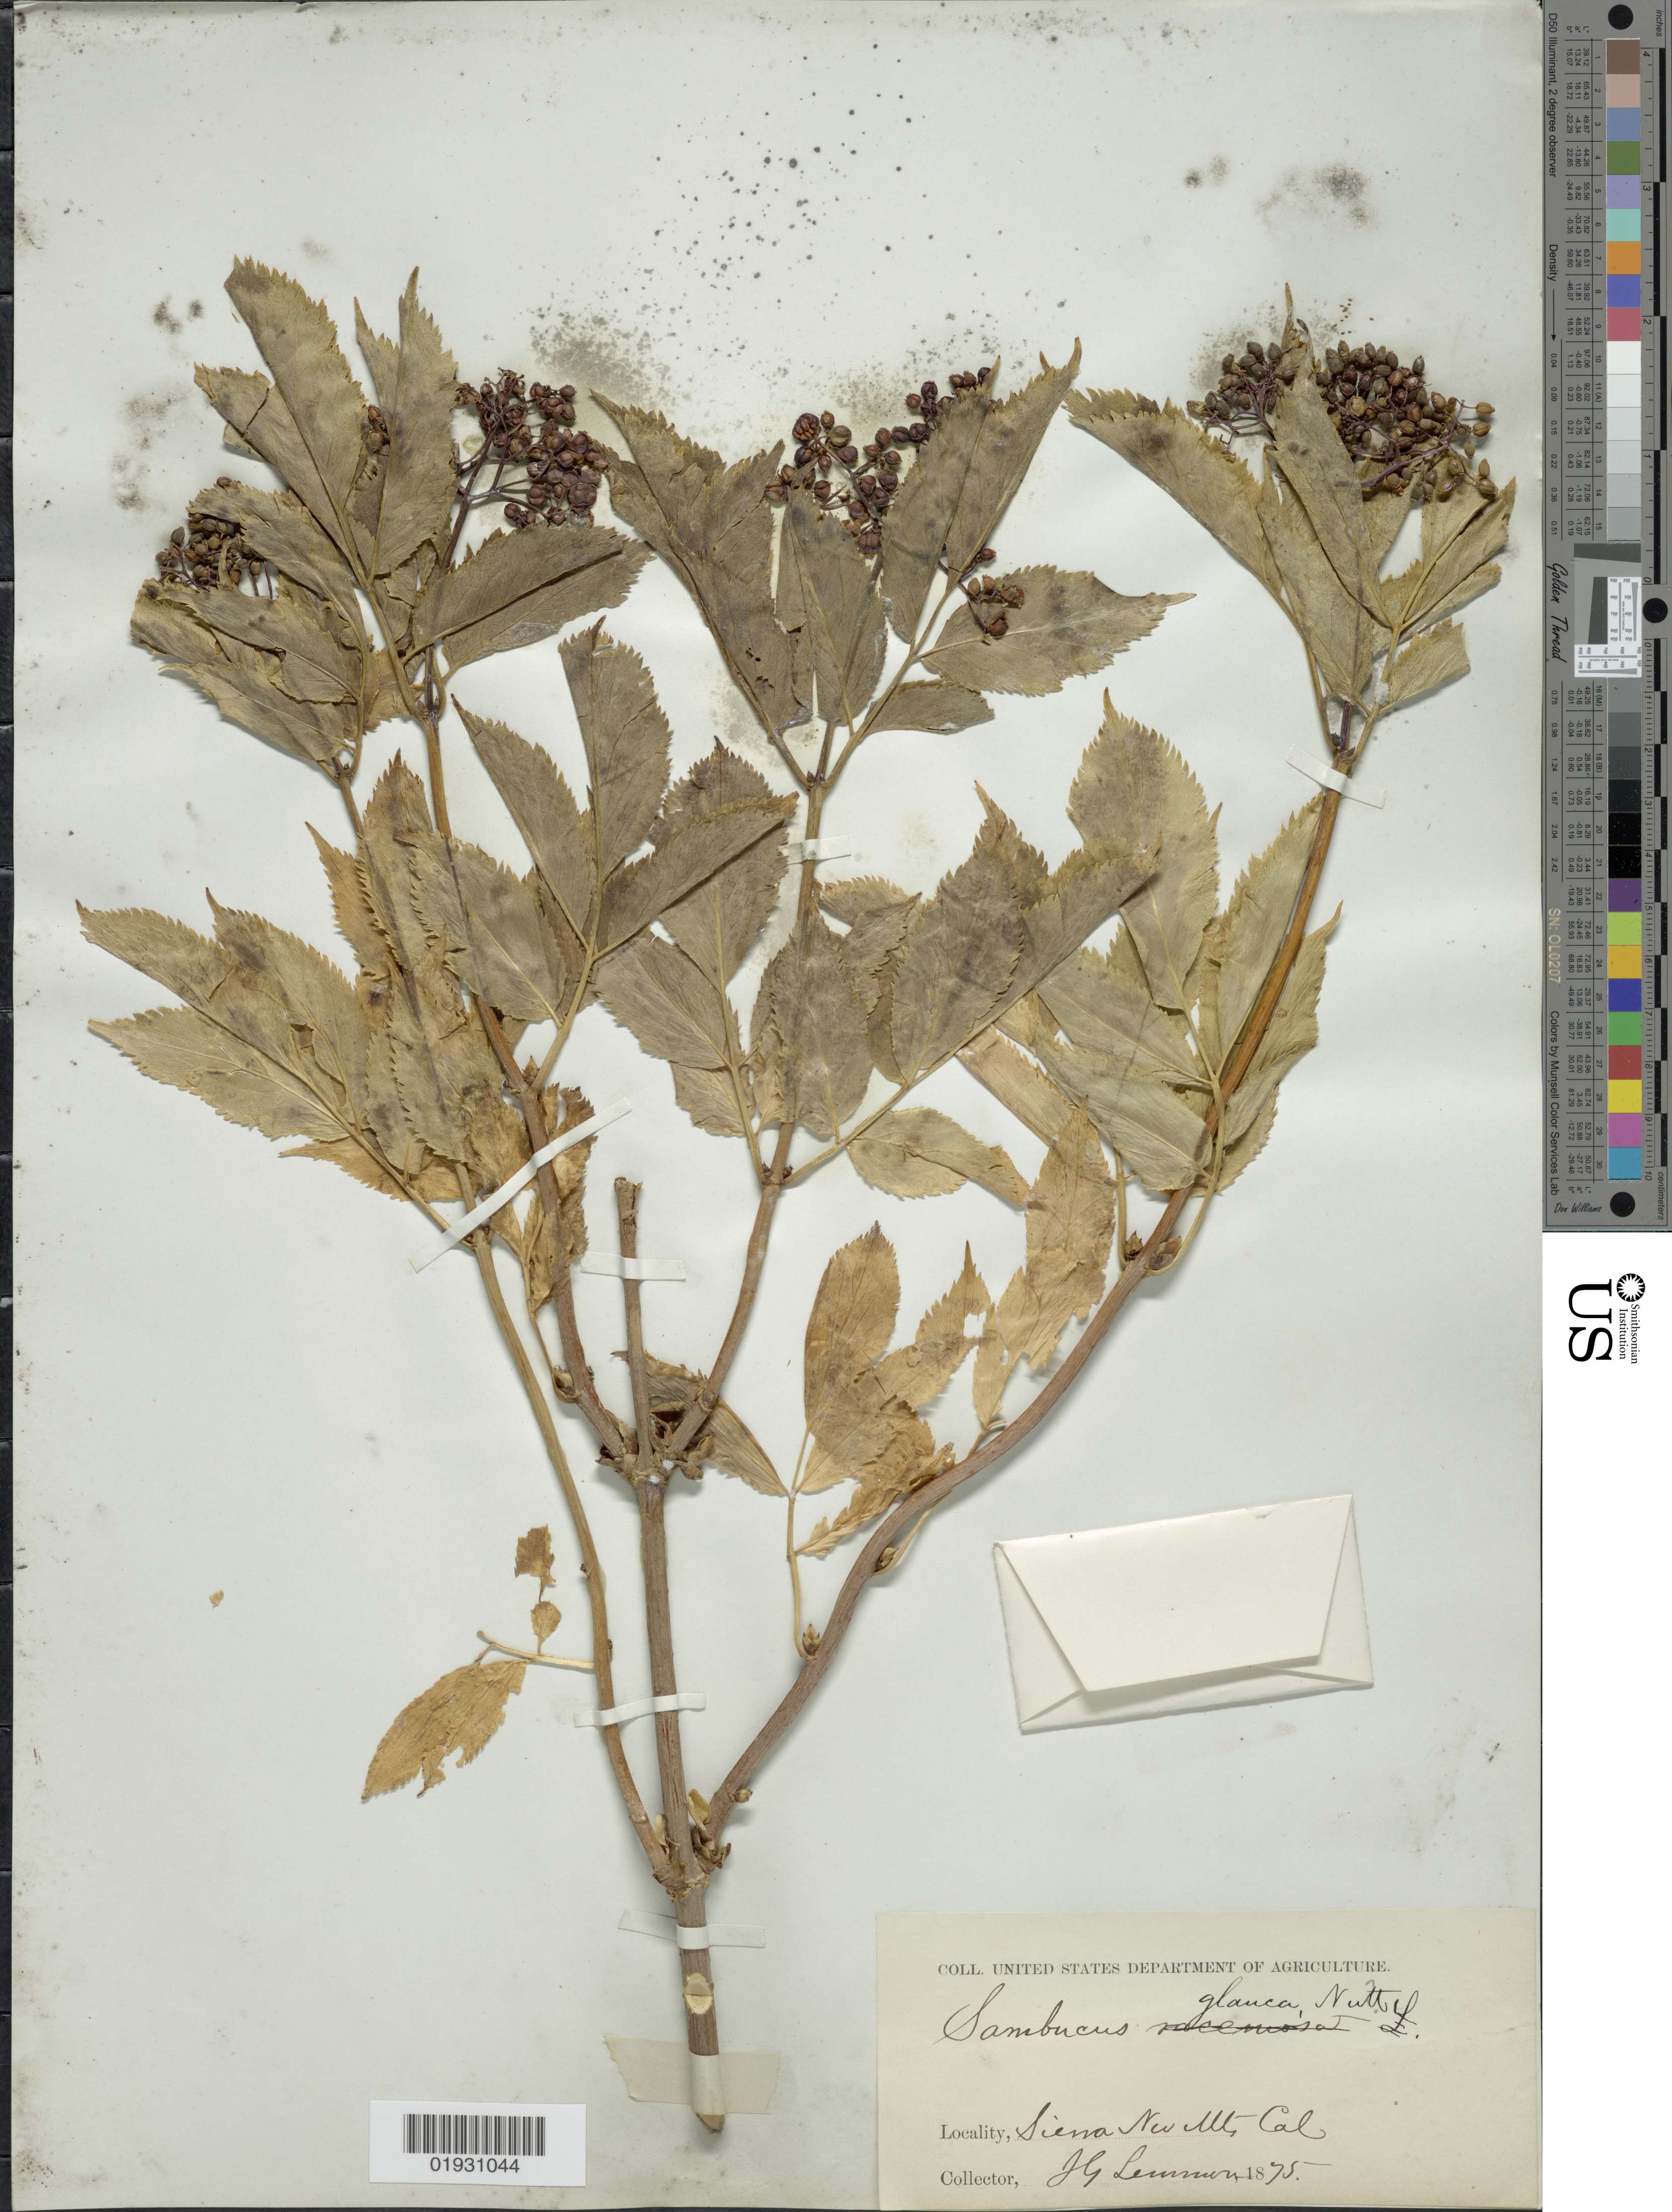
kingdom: Plantae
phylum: Tracheophyta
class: Magnoliopsida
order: Dipsacales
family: Viburnaceae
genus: Sambucus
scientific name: Sambucus melanocarpa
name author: A. Gray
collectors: J. Lemmon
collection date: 1875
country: United States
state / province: California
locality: Sierra Nev Mts.